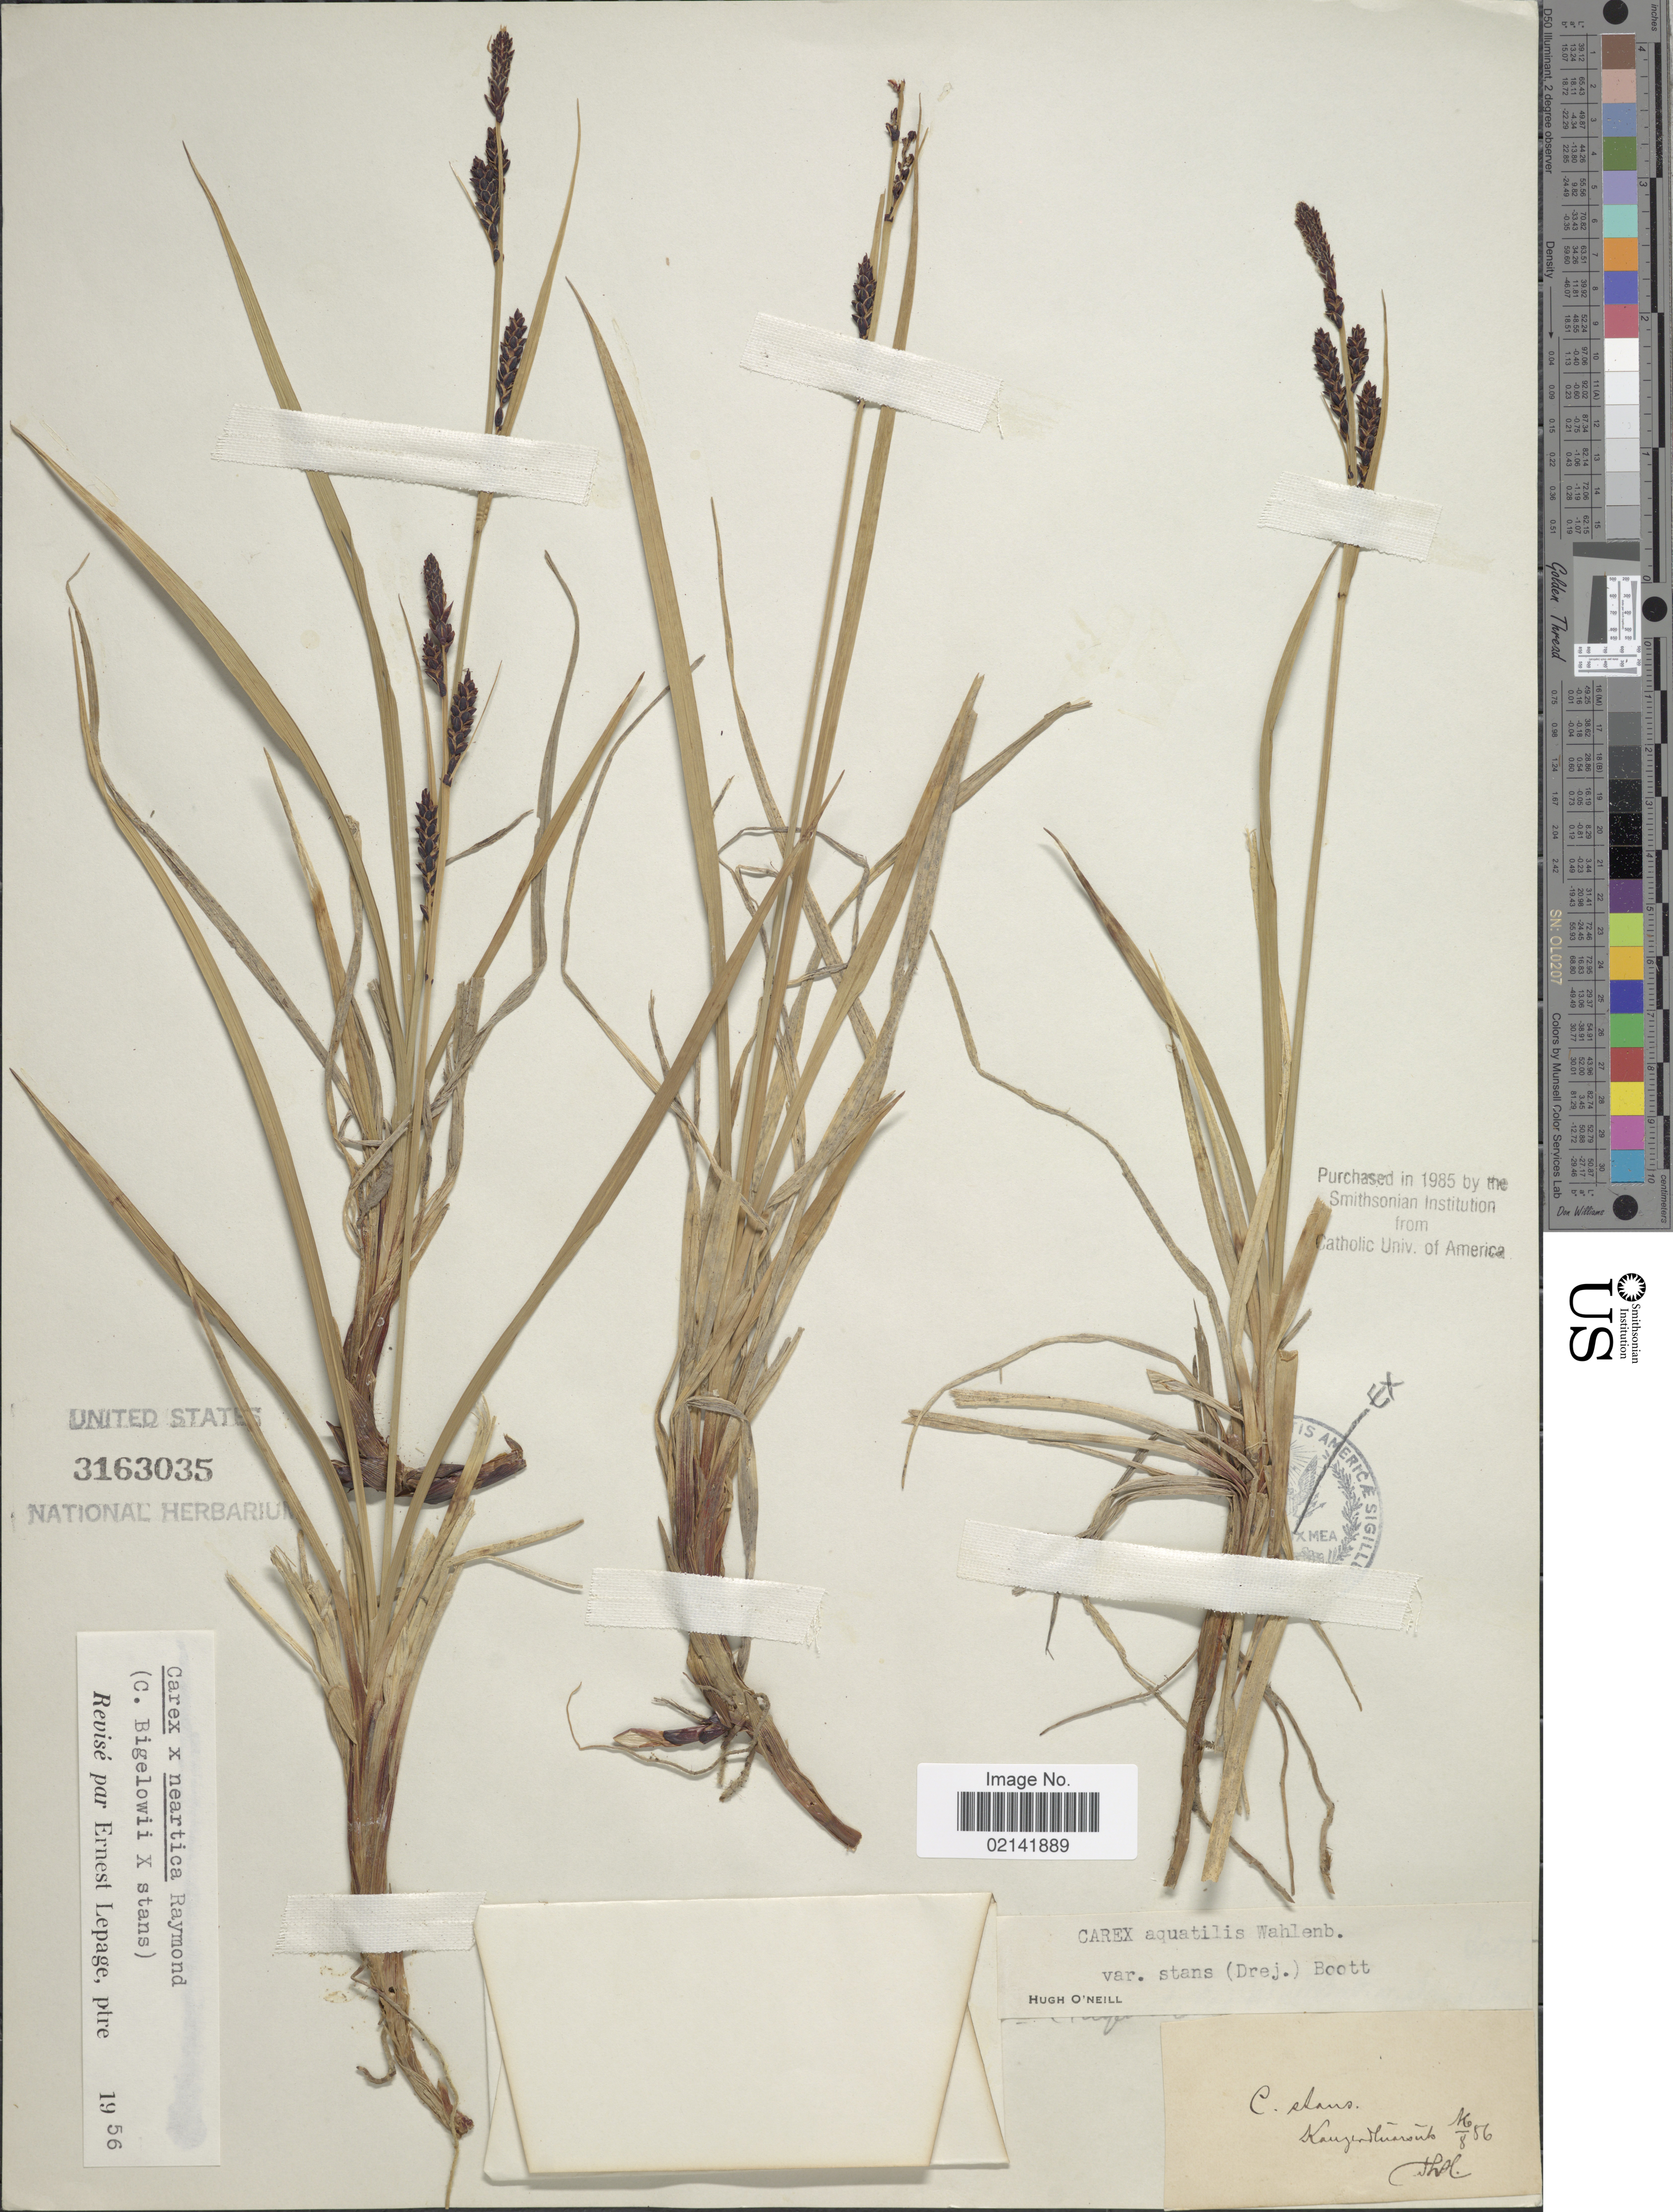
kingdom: Plantae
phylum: Tracheophyta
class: Liliopsida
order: Poales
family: Cyperaceae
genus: Carex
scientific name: Carex aquatilis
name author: Wahlenb.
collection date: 1886-08-16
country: Greenland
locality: Kangerdluarsuk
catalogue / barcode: US 3163035